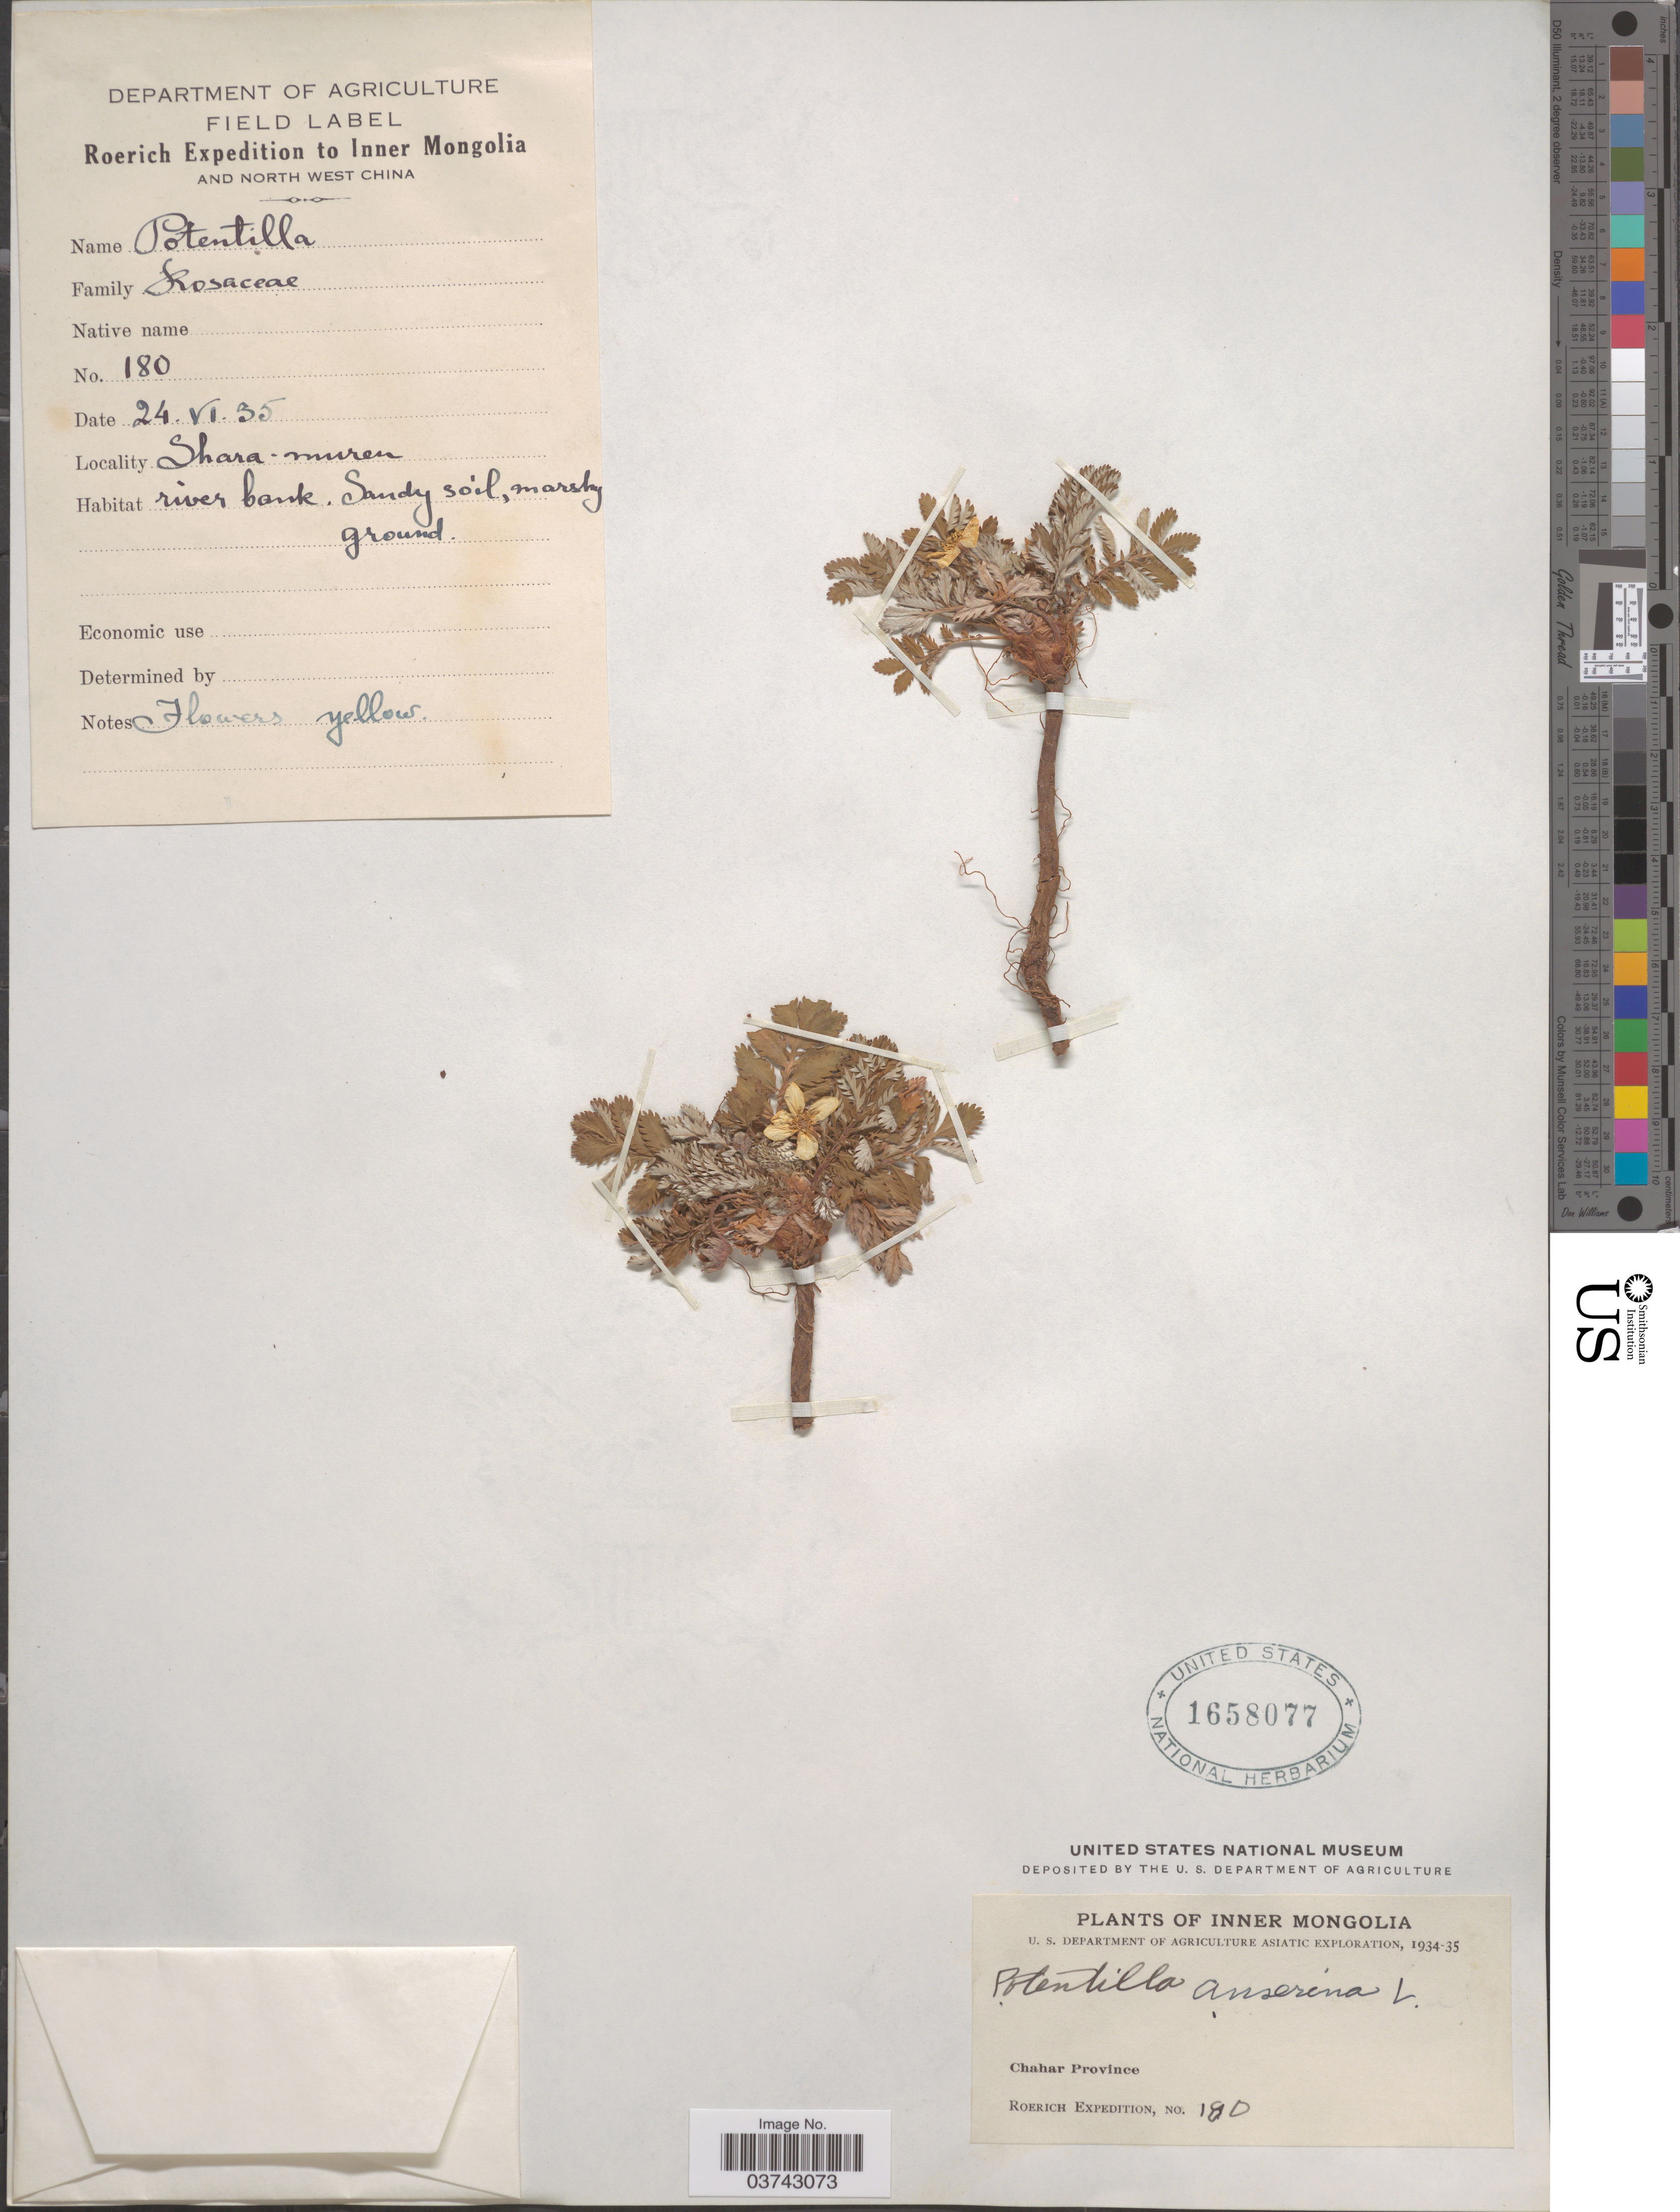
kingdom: Plantae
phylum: Tracheophyta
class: Magnoliopsida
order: Rosales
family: Rosaceae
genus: Argentina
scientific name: Argentina anserina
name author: (L.) Rydb.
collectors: Roerich Expedition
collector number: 180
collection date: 1935-06-24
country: China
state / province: Nei Monggol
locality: Inner Mongolia and North West China. Chahar Province. Shara-muren.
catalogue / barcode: US 1658077